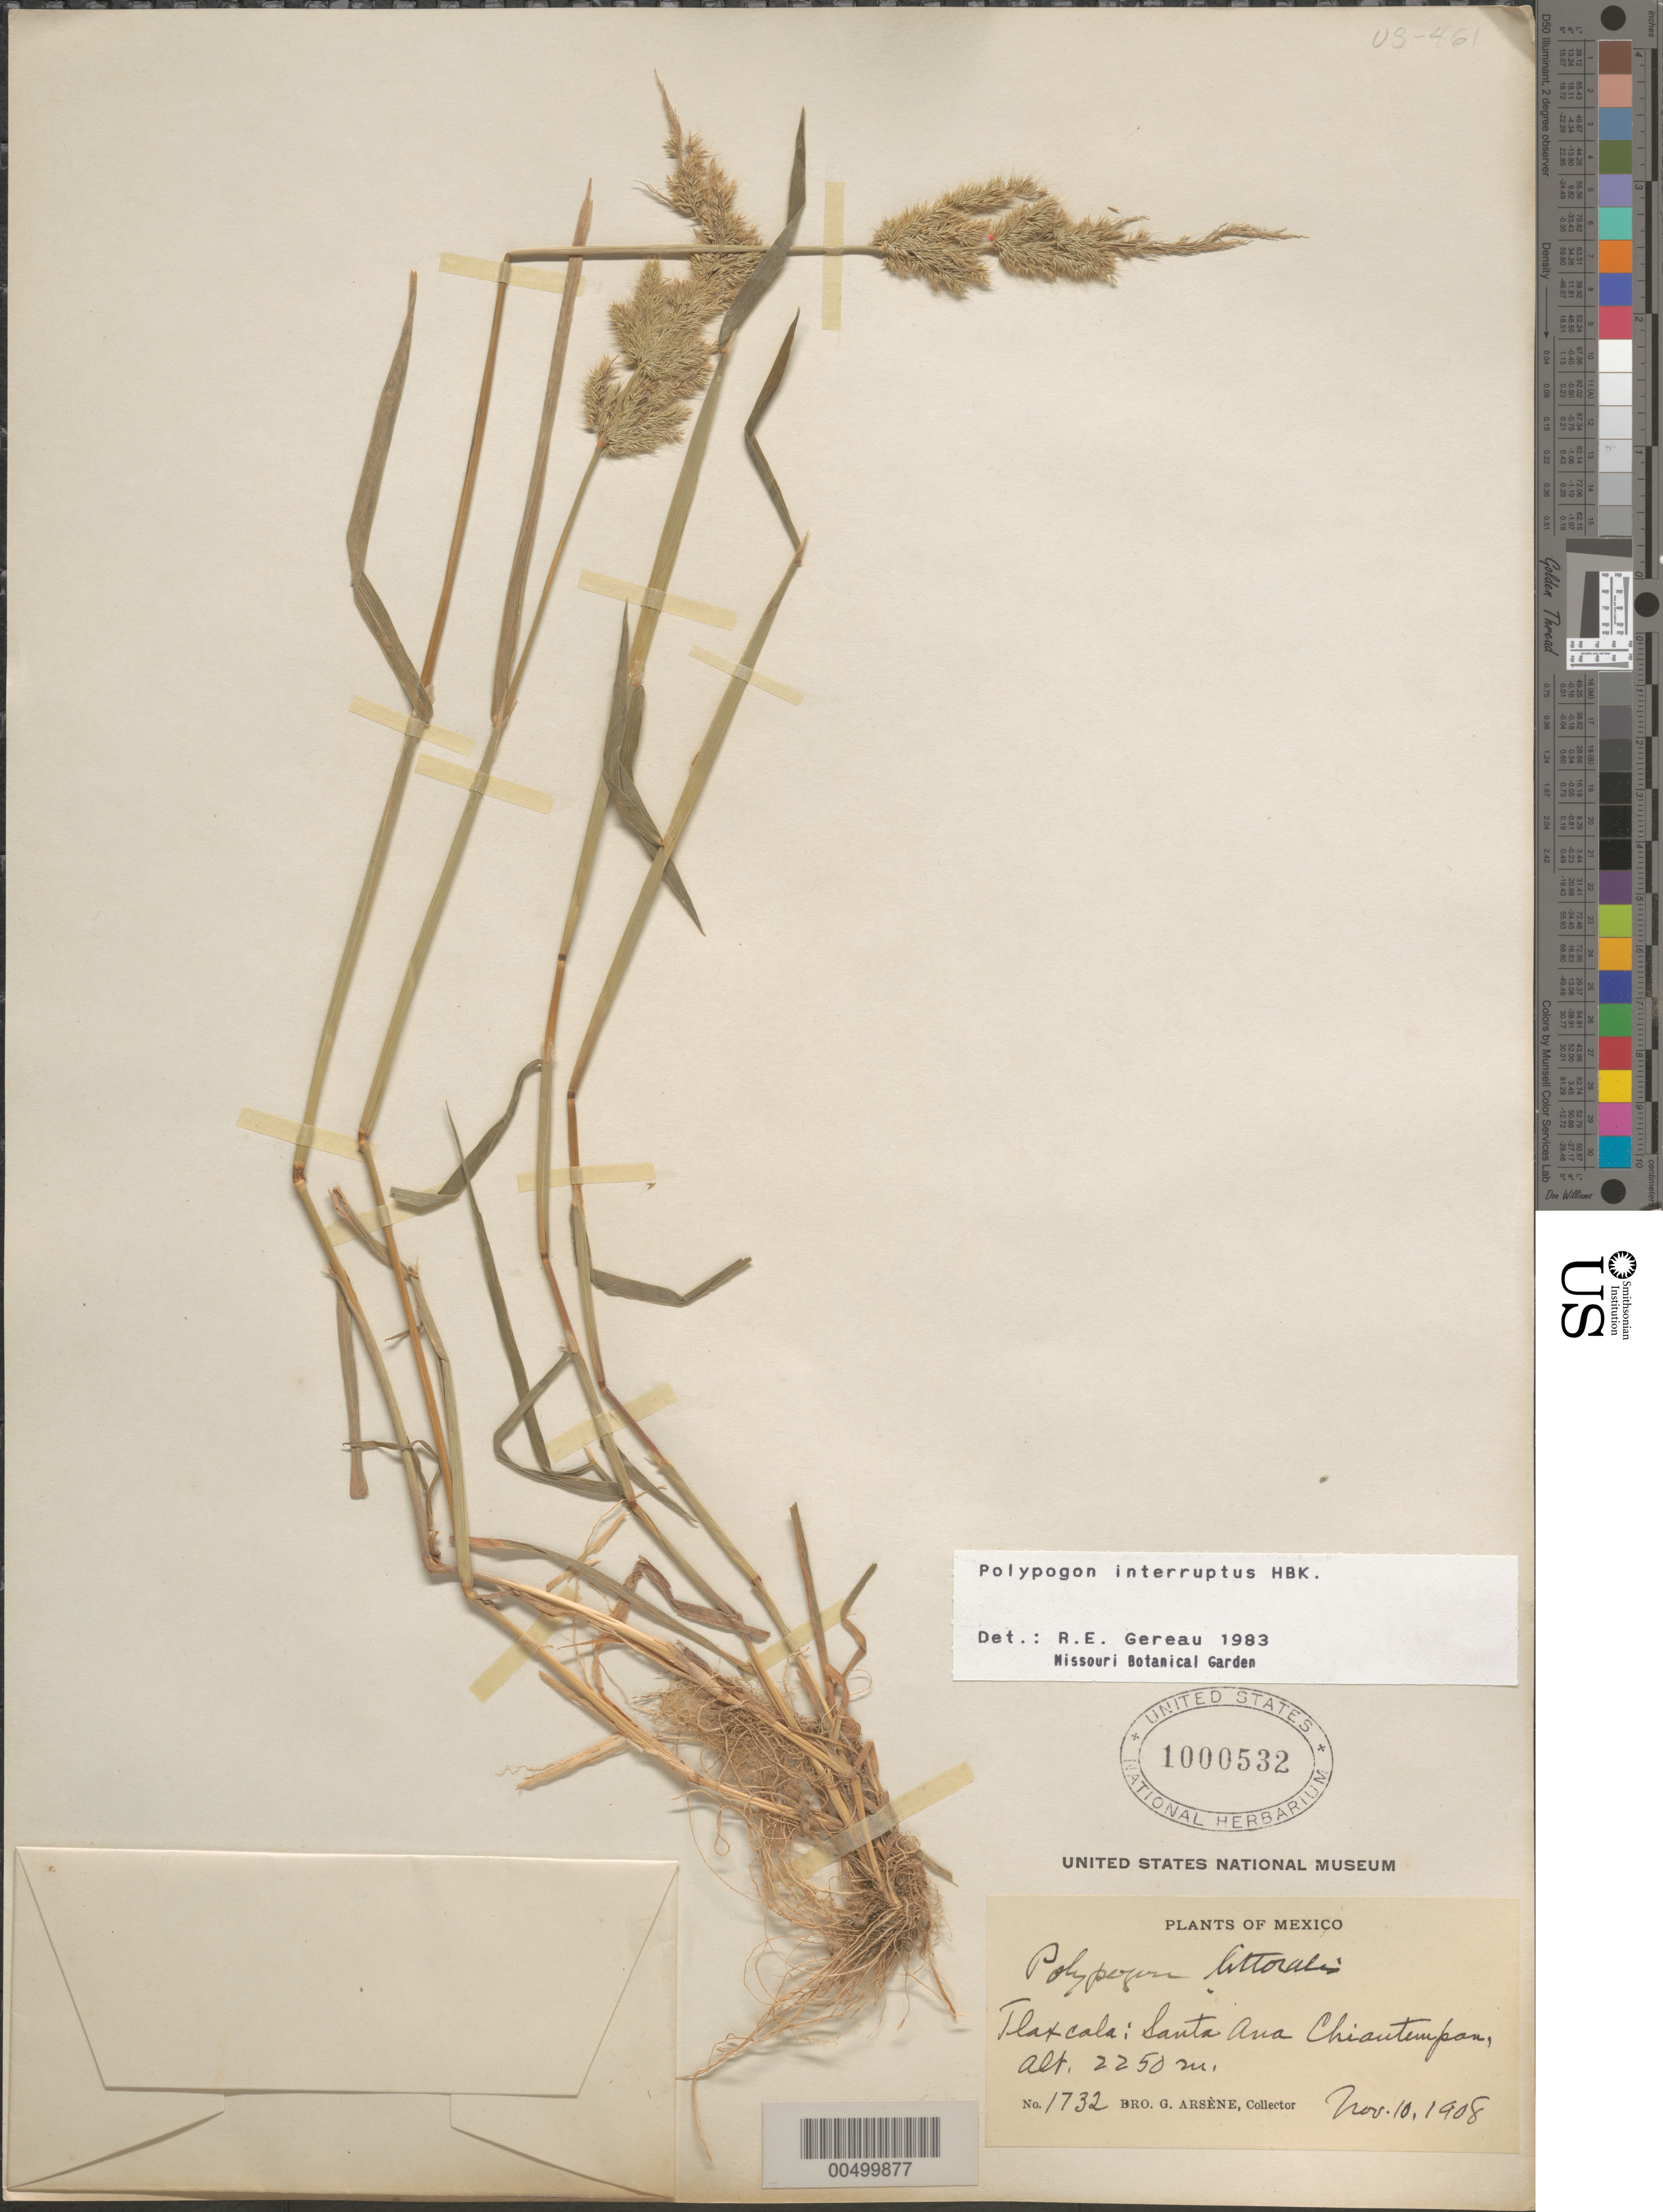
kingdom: Plantae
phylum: Tracheophyta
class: Liliopsida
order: Poales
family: Poaceae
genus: Polypogon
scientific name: Polypogon interruptus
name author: Kunth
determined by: Gereau, R. E.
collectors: Bro. G. Arsène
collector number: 1732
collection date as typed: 10 Nov 1908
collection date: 1908-11-10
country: Mexico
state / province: Tlaxcala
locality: Santa Ana Chiantempan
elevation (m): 2250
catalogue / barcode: US 1000532